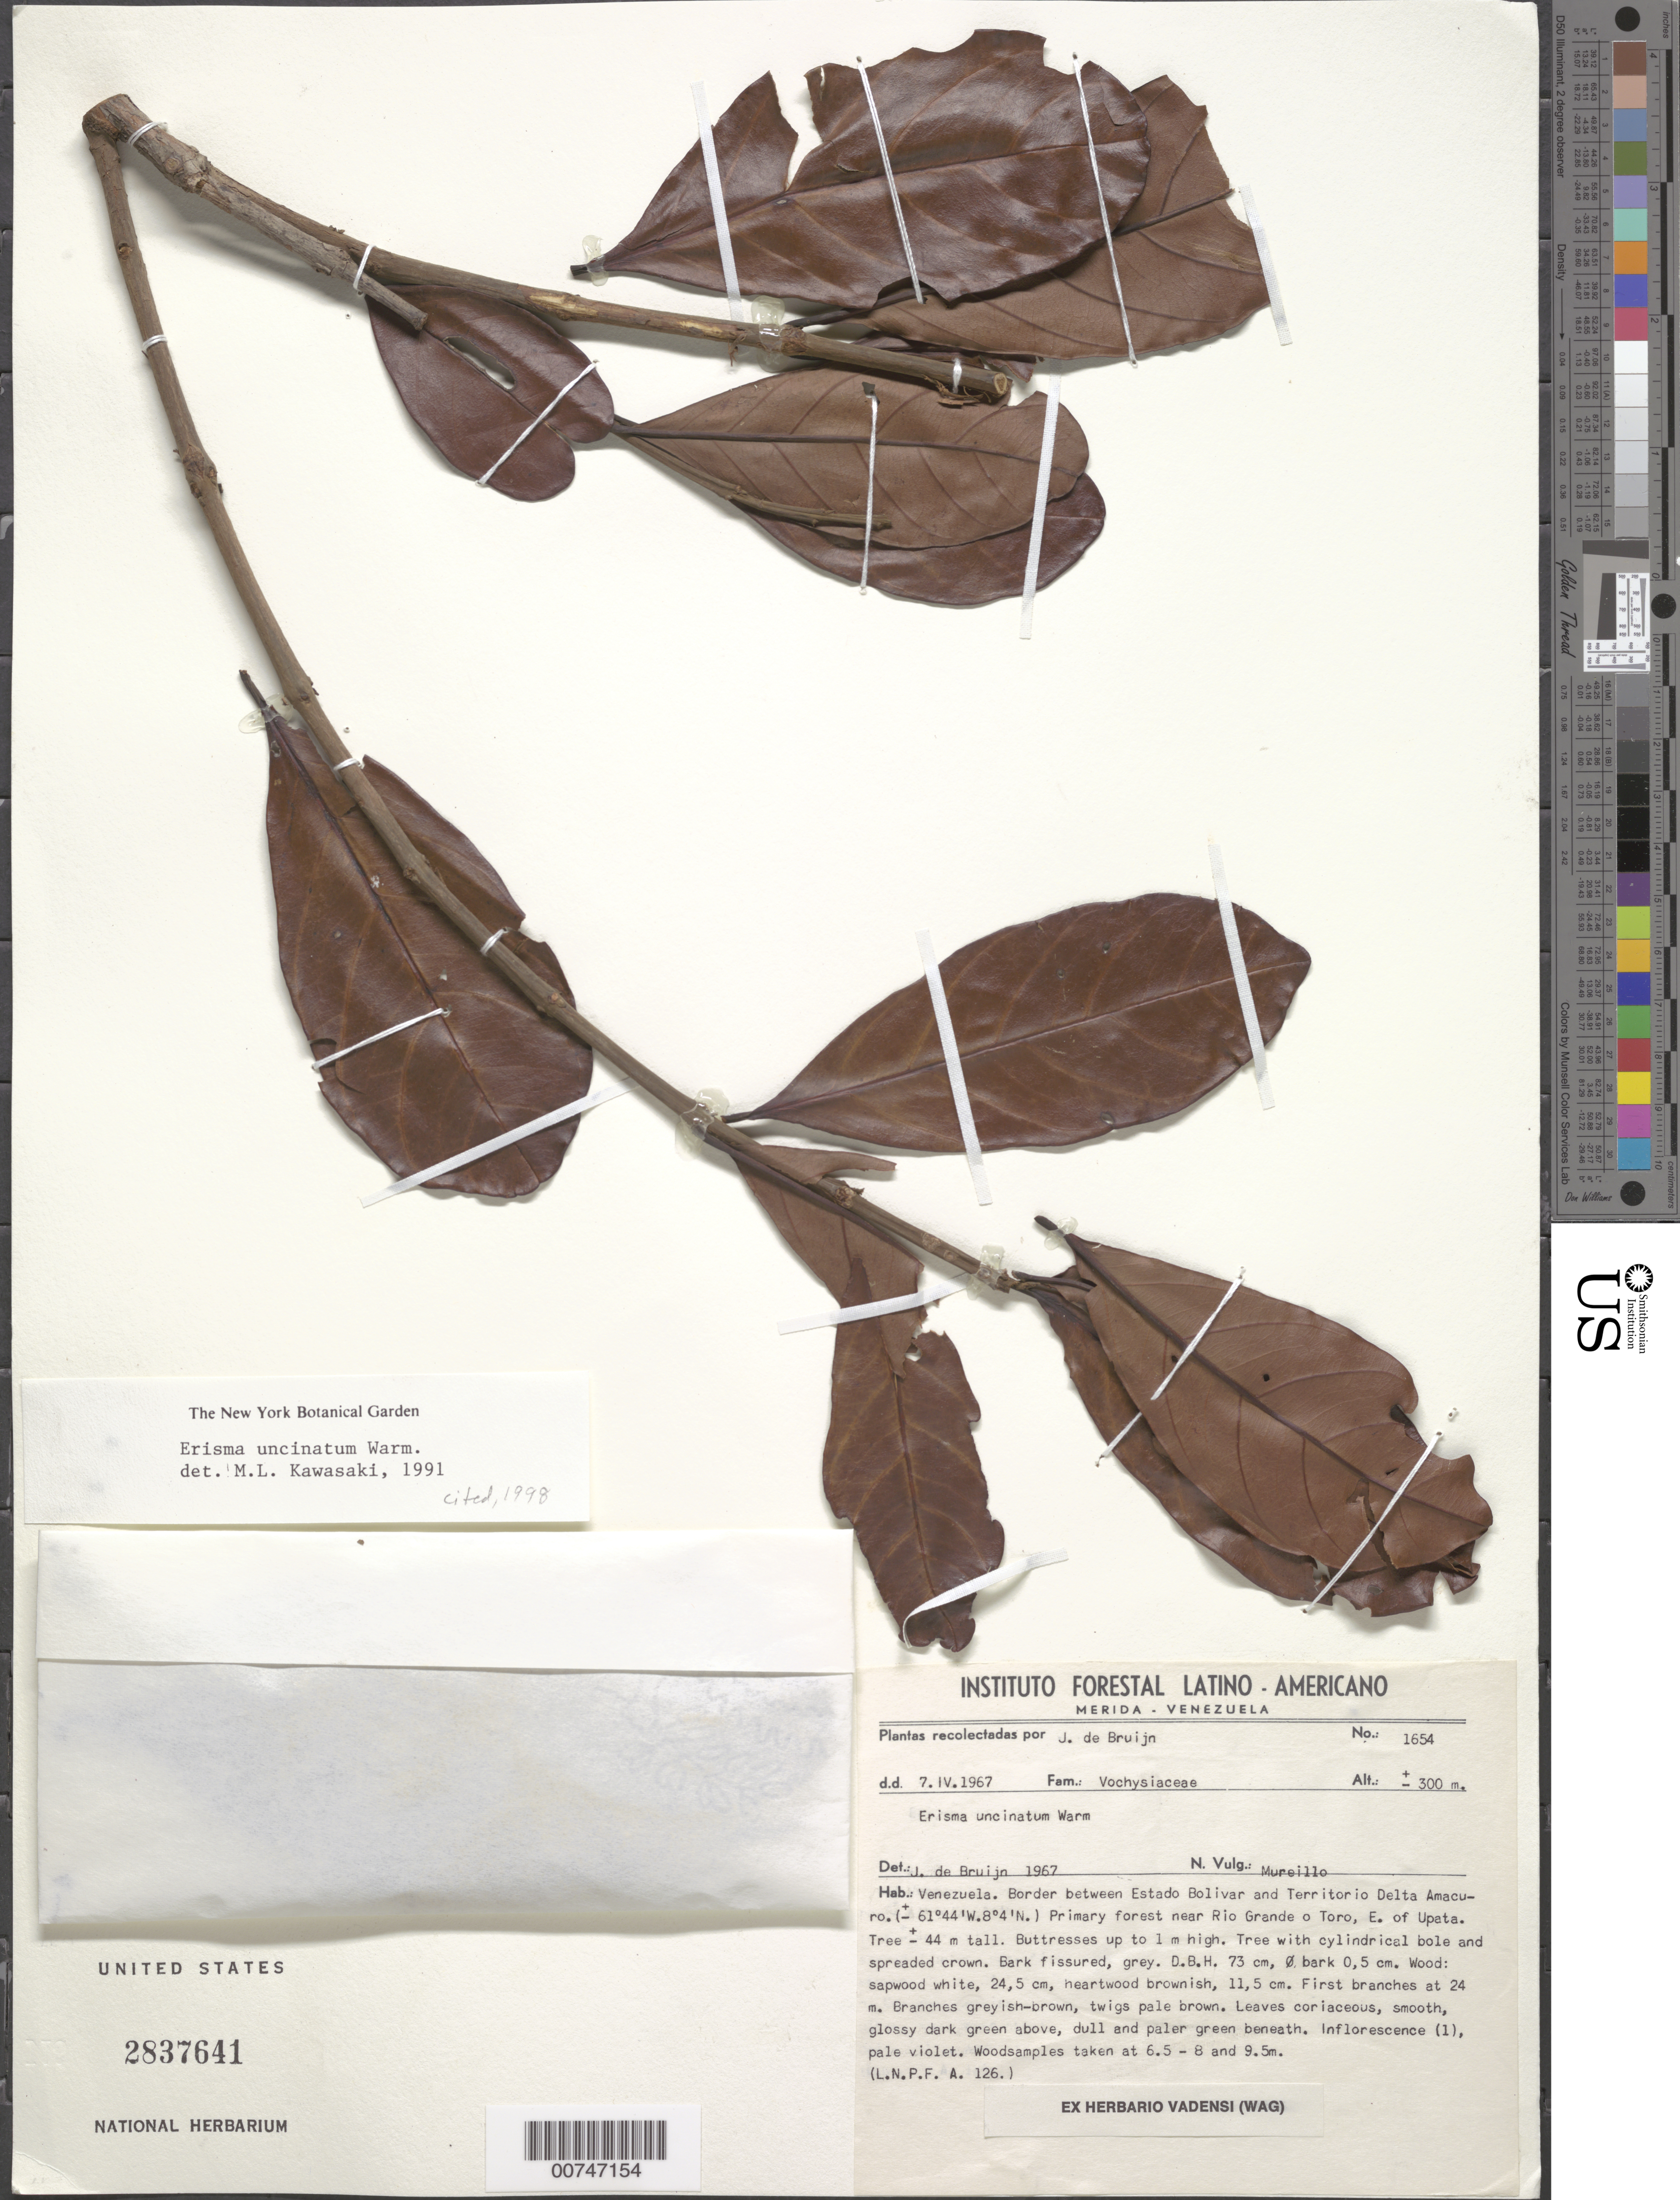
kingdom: Plantae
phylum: Tracheophyta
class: Magnoliopsida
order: Myrtales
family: Vochysiaceae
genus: Erisma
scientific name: Erisma uncinatum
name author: Warm.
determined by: Kawasaki, María L.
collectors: J. Bruijn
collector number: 1654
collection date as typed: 7-Apr-67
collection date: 1967-04-07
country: Venezuela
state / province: Bolívar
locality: Estado Bolívar and Territorío Delta Amacuro border, near Río Grande o Toro, E of Upata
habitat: Primary forest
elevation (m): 300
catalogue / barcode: US 2837641